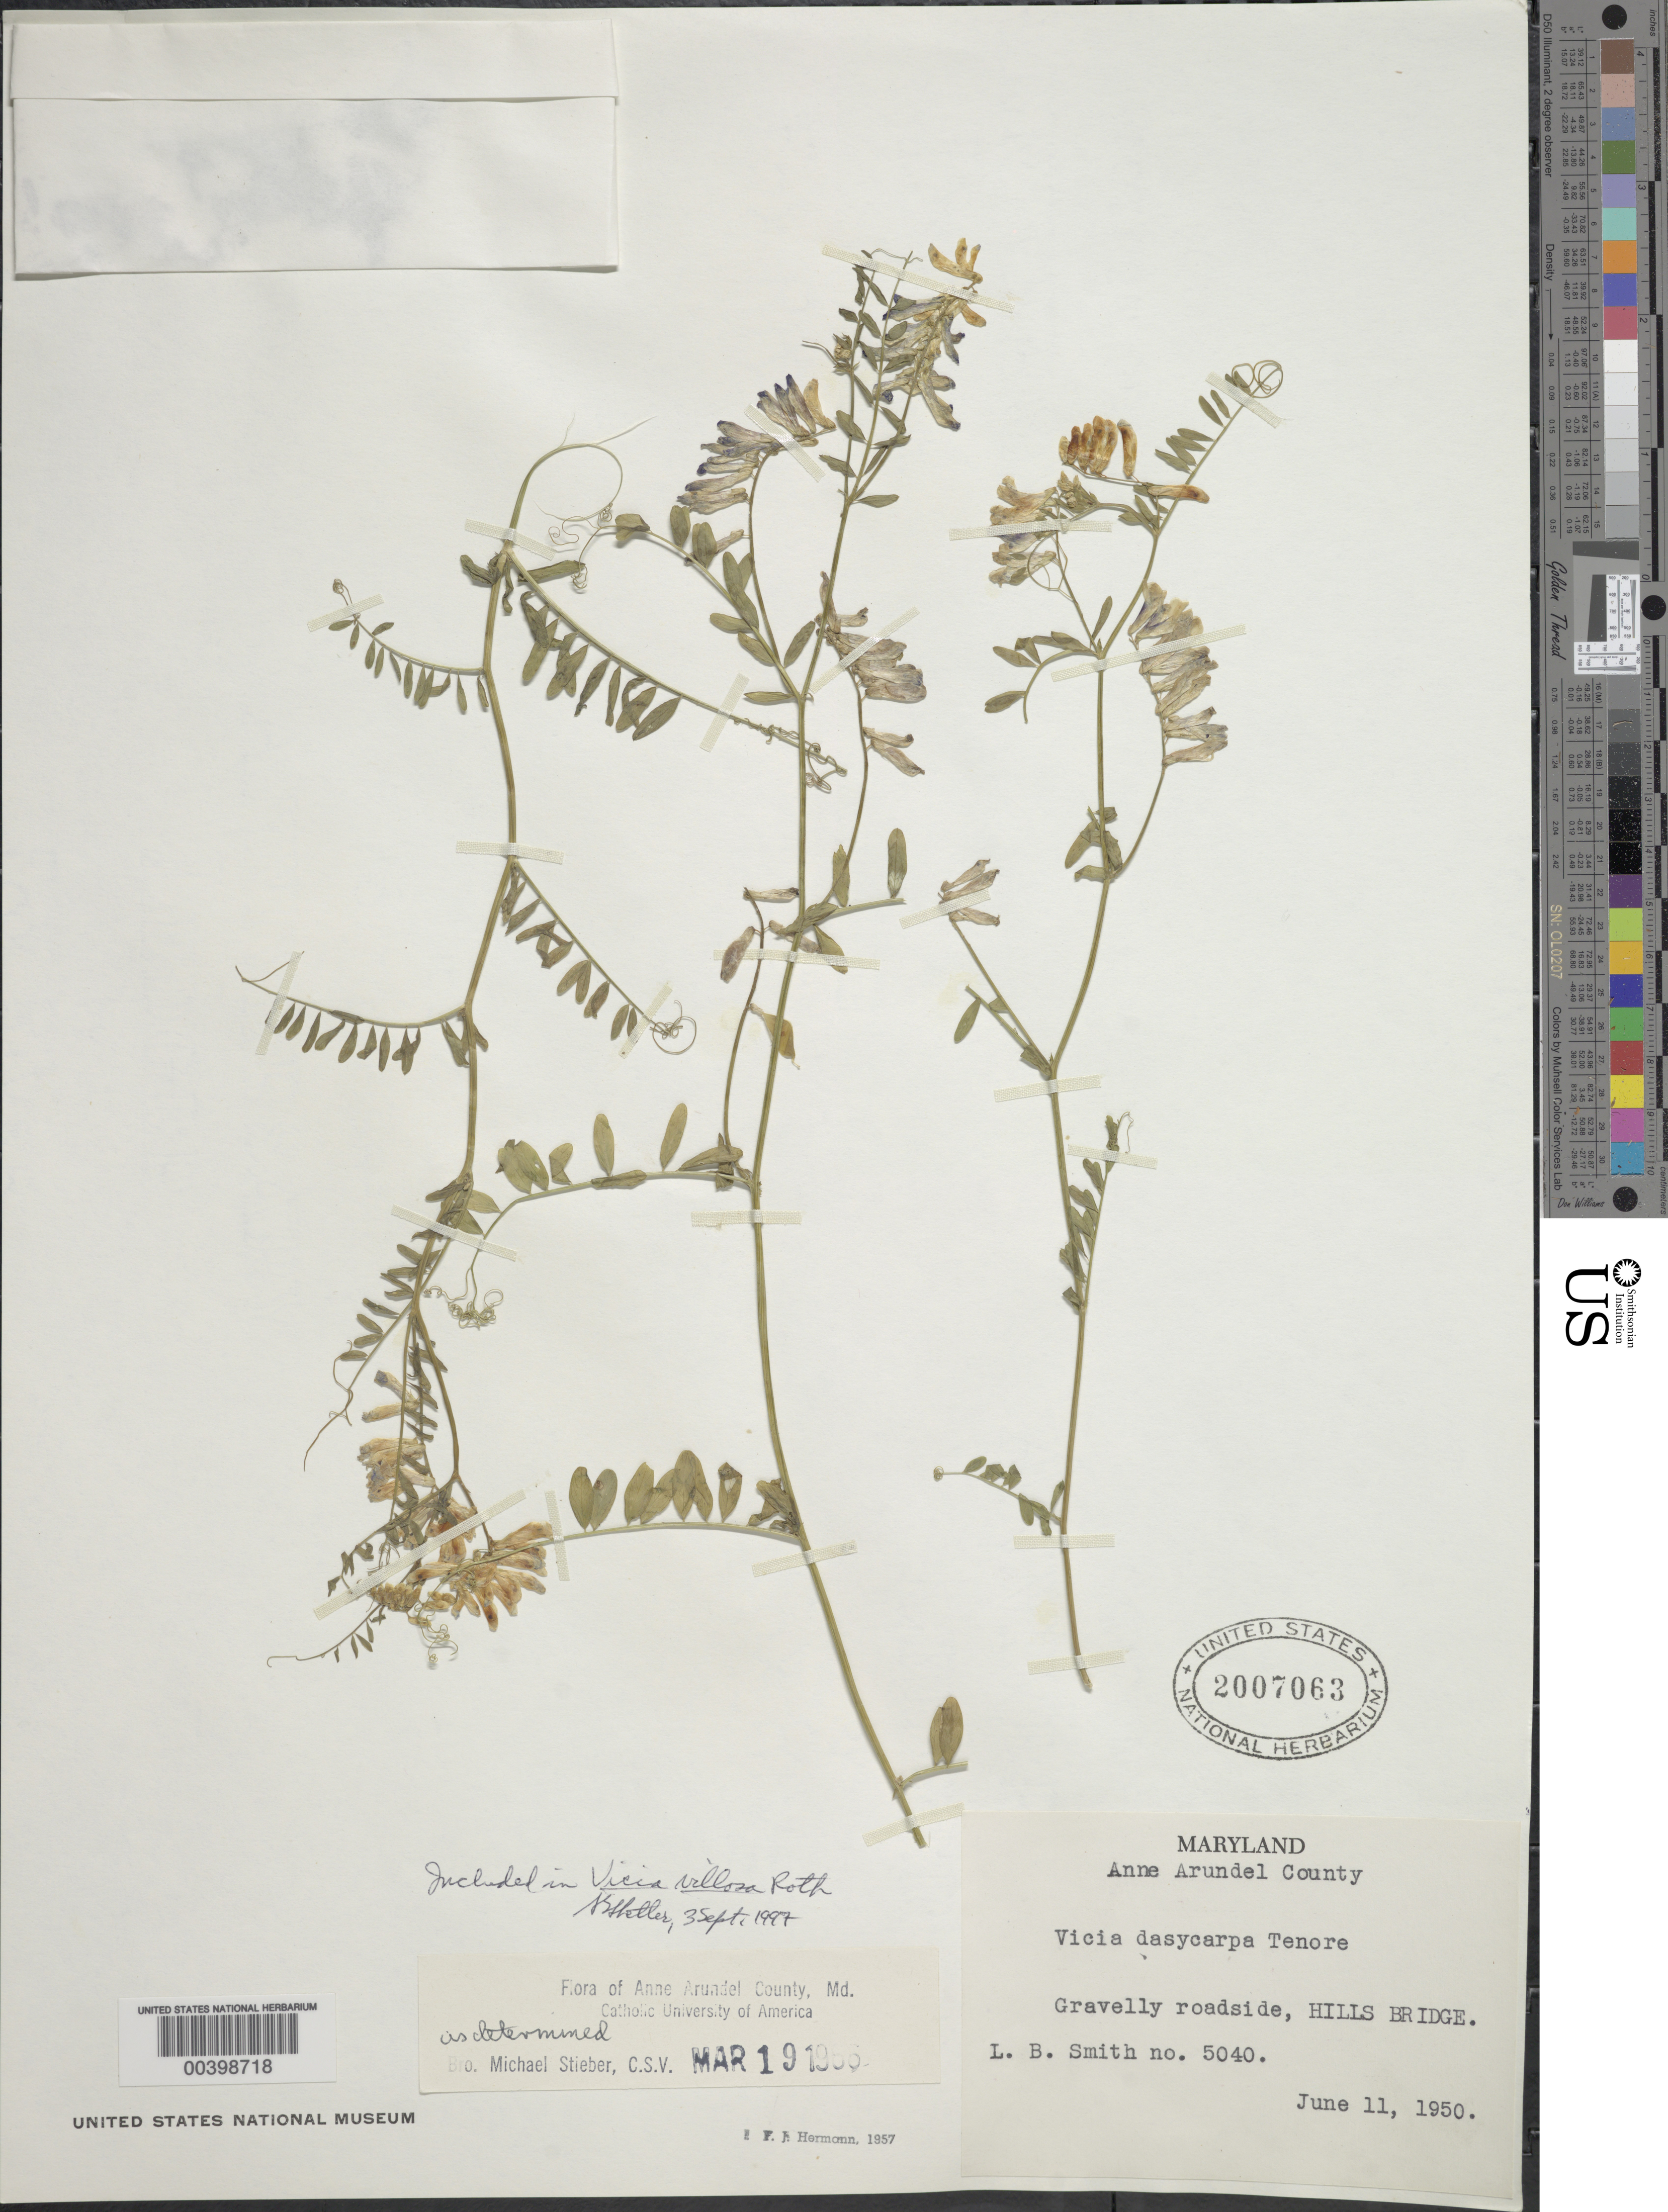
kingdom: Plantae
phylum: Tracheophyta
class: Magnoliopsida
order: Fabales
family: Fabaceae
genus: Vicia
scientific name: Vicia villosa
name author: Roth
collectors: L. Smith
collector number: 5040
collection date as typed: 11 Jun 1950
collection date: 1950-06-11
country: United States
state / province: Maryland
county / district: Anne Arundel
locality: Hills Bridge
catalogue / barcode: US 2007063